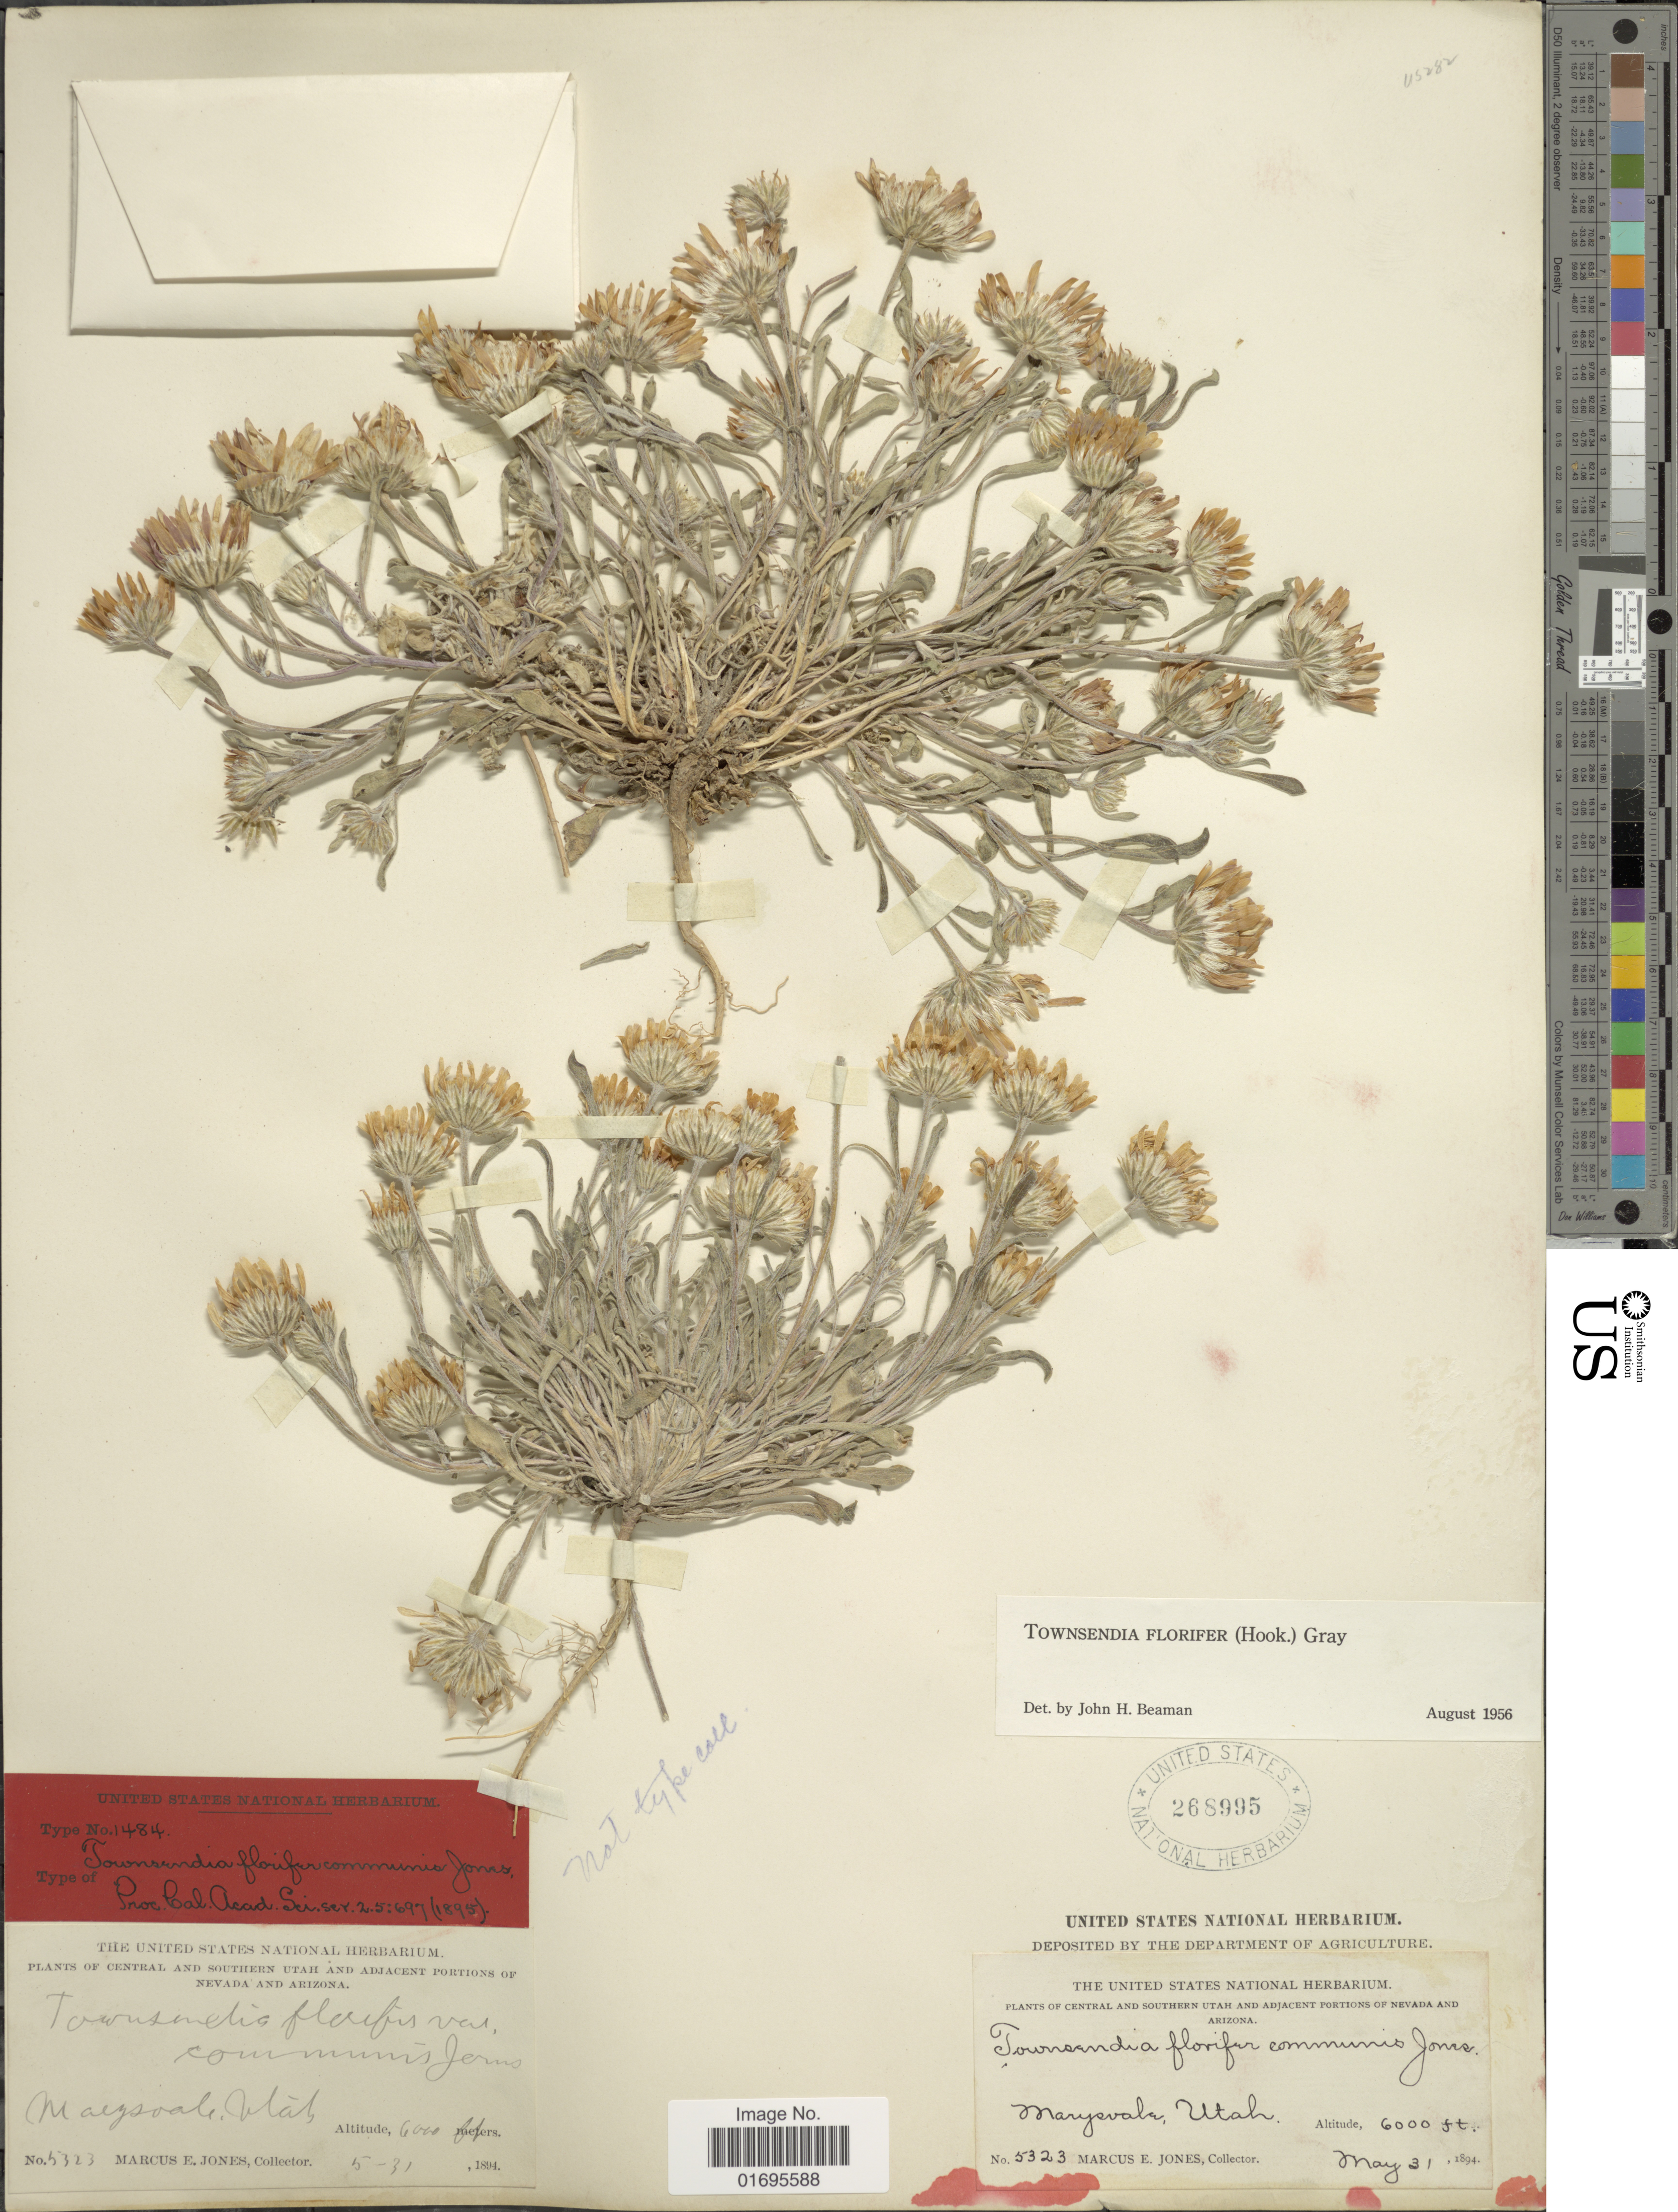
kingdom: Plantae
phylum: Tracheophyta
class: Magnoliopsida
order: Asterales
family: Asteraceae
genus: Townsendia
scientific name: Townsendia florifer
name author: (Hook.) A. Gray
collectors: M. E. Jones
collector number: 5323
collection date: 1894-05-31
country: United States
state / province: Utah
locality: Central and Southern Utah, Marysvale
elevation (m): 1829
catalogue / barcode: US 268995